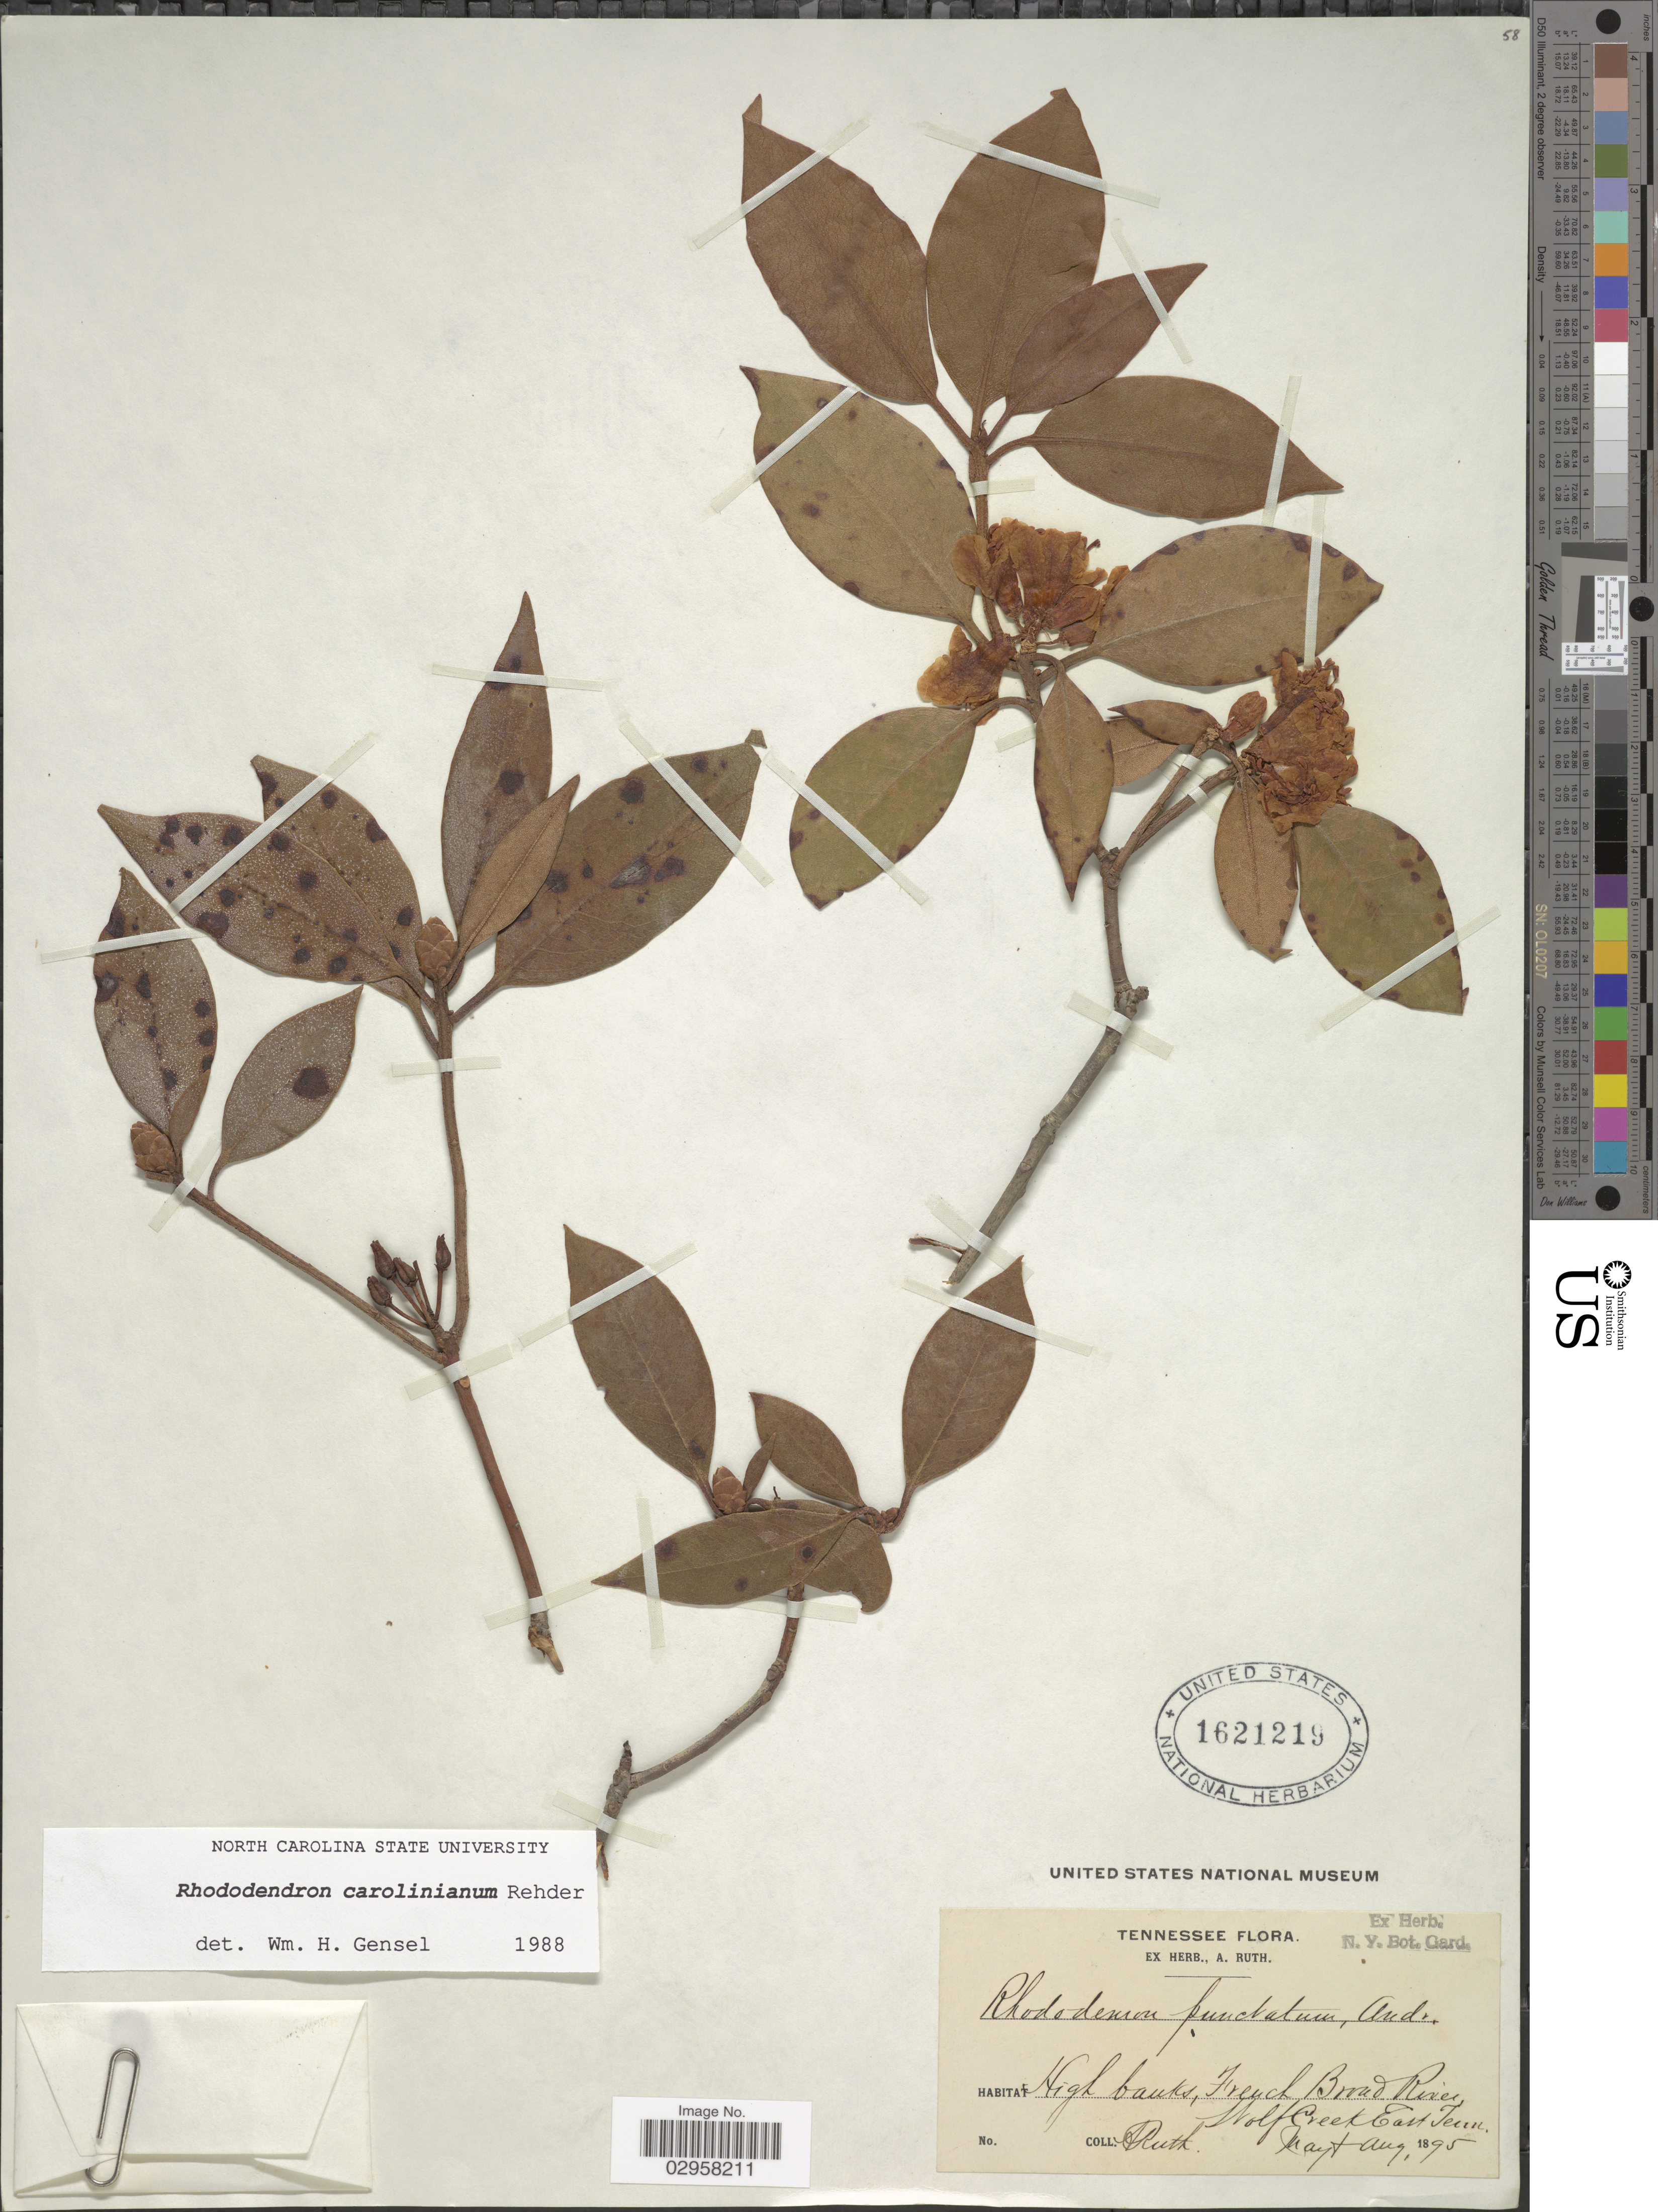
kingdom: Plantae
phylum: Tracheophyta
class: Magnoliopsida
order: Ericales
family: Ericaceae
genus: Rhododendron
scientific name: Rhododendron carolinianum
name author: Rehder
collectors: A. Ruth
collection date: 1895-05/1895-08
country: United States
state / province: Tennessee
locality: French Broad River, Wolf Creek East tenn.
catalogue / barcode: US 1621219